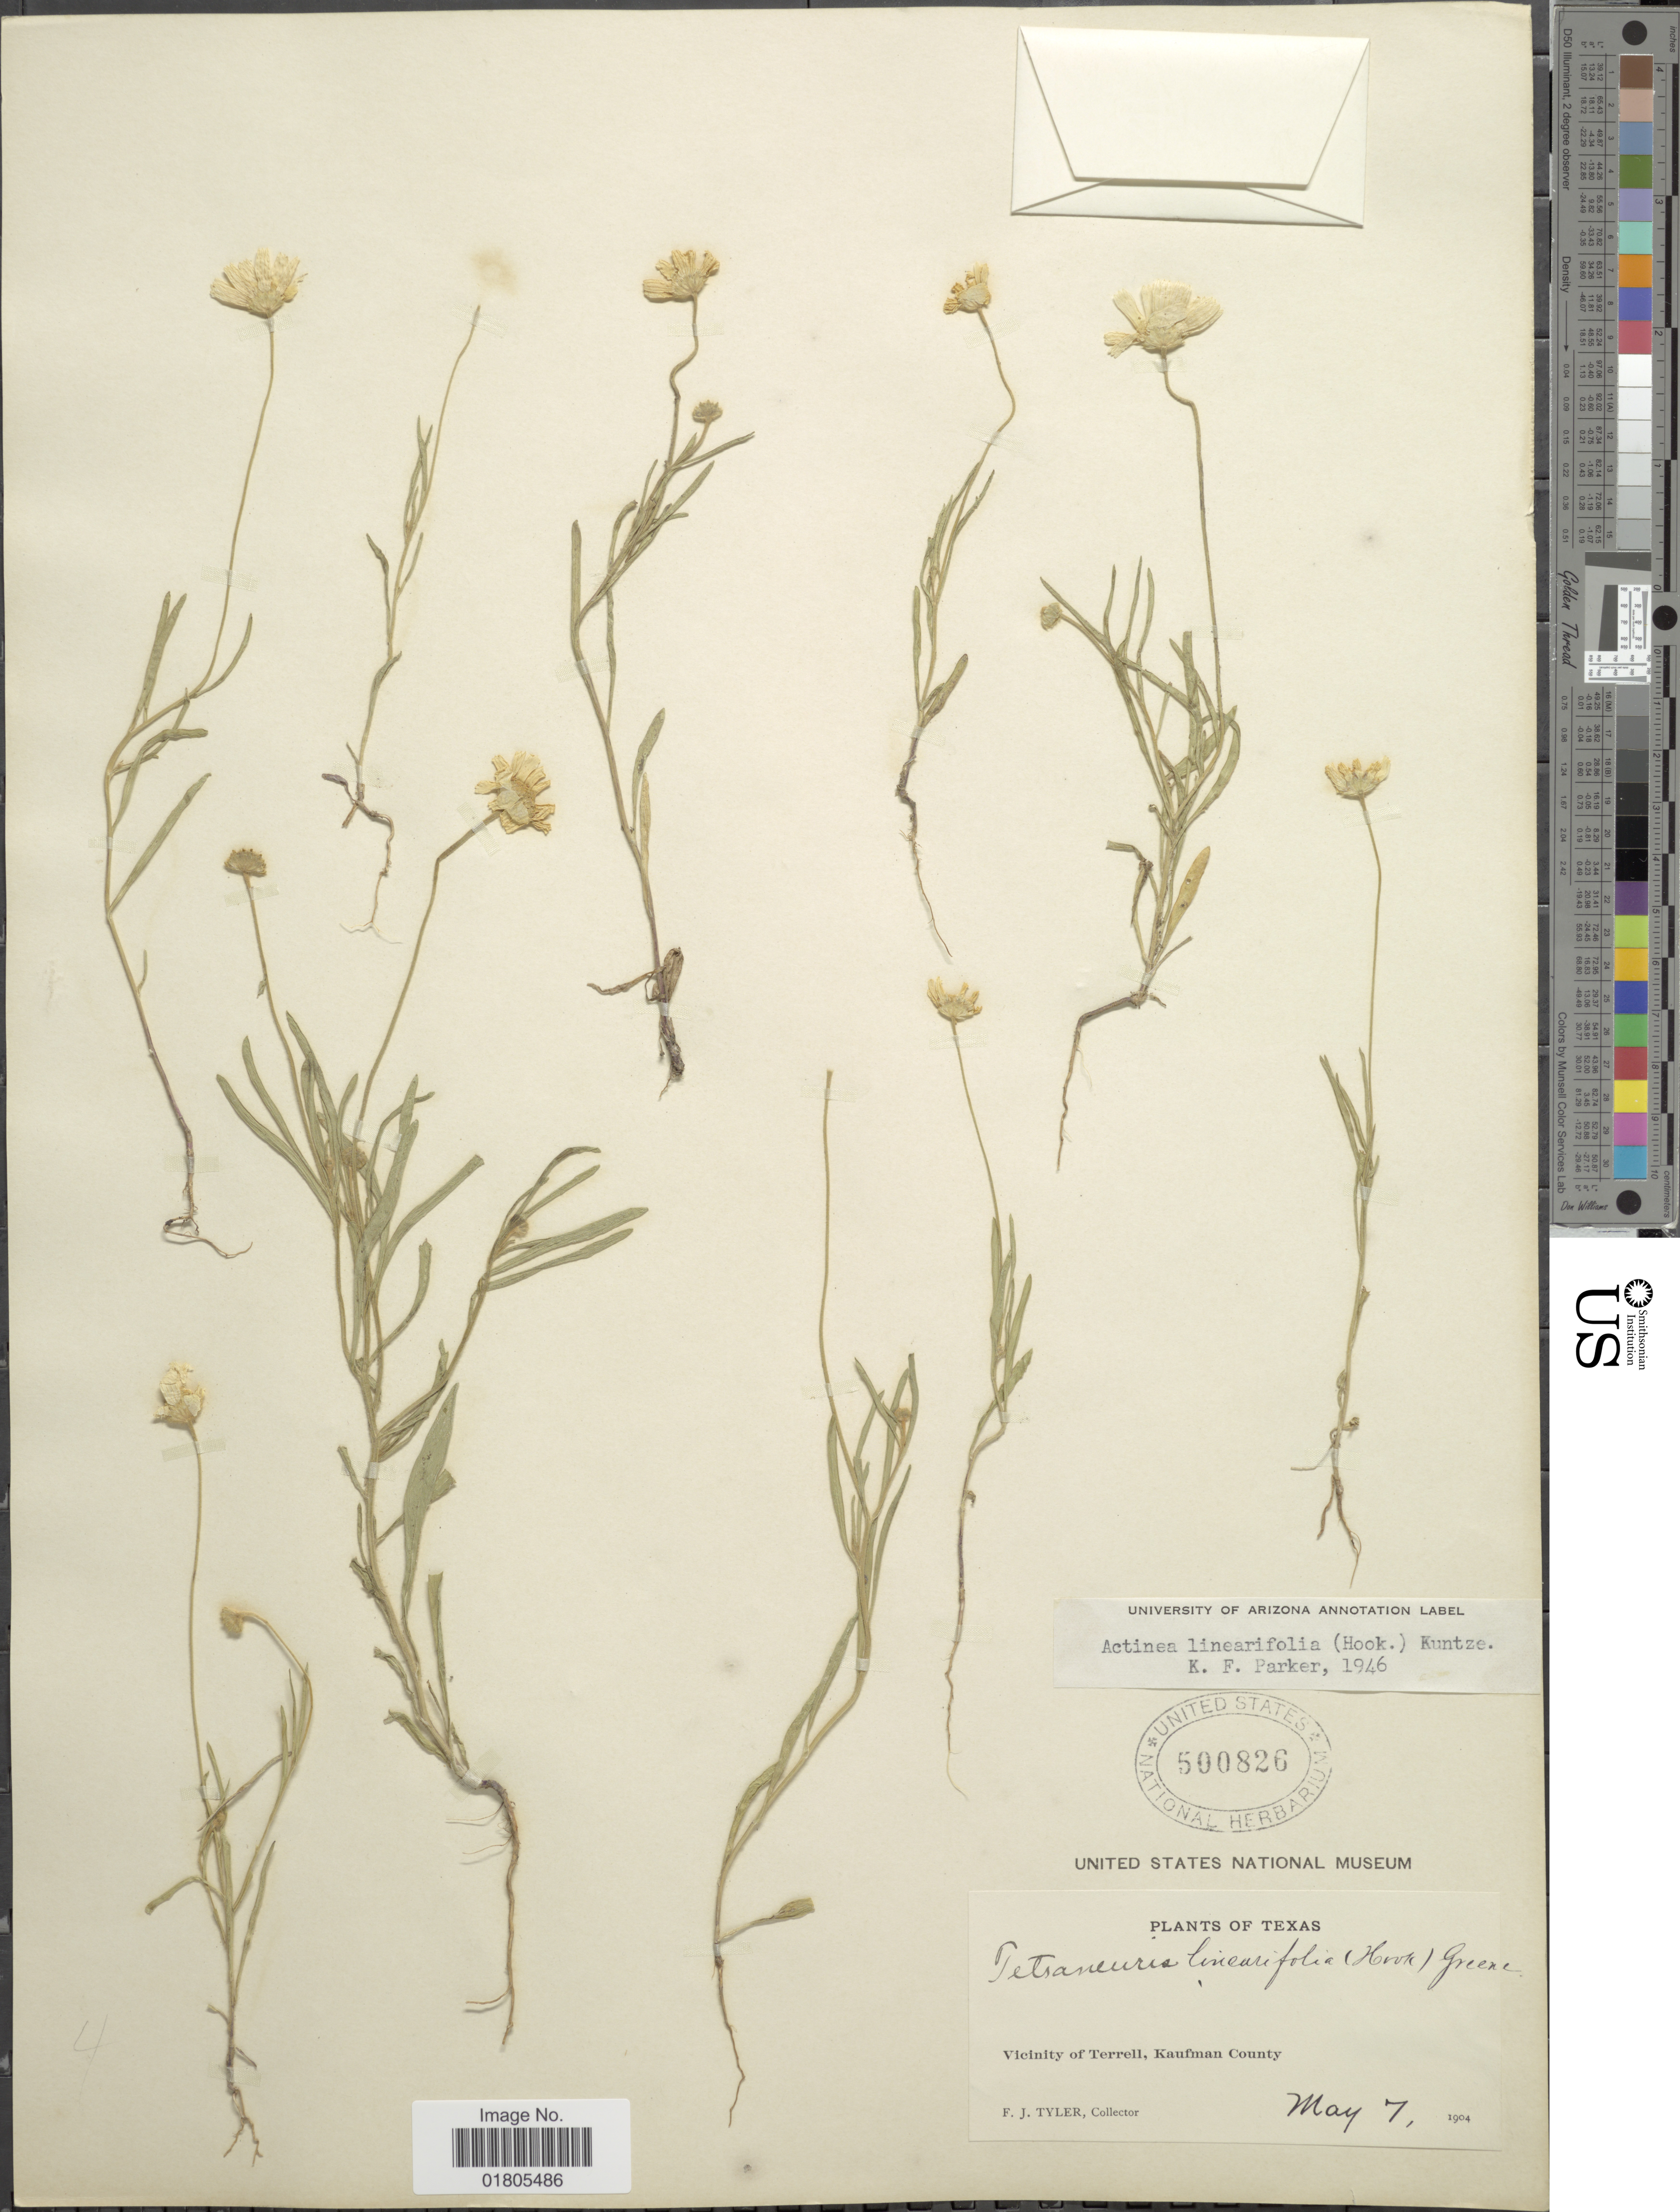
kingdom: Plantae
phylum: Tracheophyta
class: Magnoliopsida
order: Asterales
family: Asteraceae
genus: Actinea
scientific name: Actinea linearifolia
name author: (Hook.) Kuntze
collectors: F. Tyler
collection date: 1904-05-07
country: United States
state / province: Texas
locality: Vicinity of Terrell, Kaufman County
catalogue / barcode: US 500826